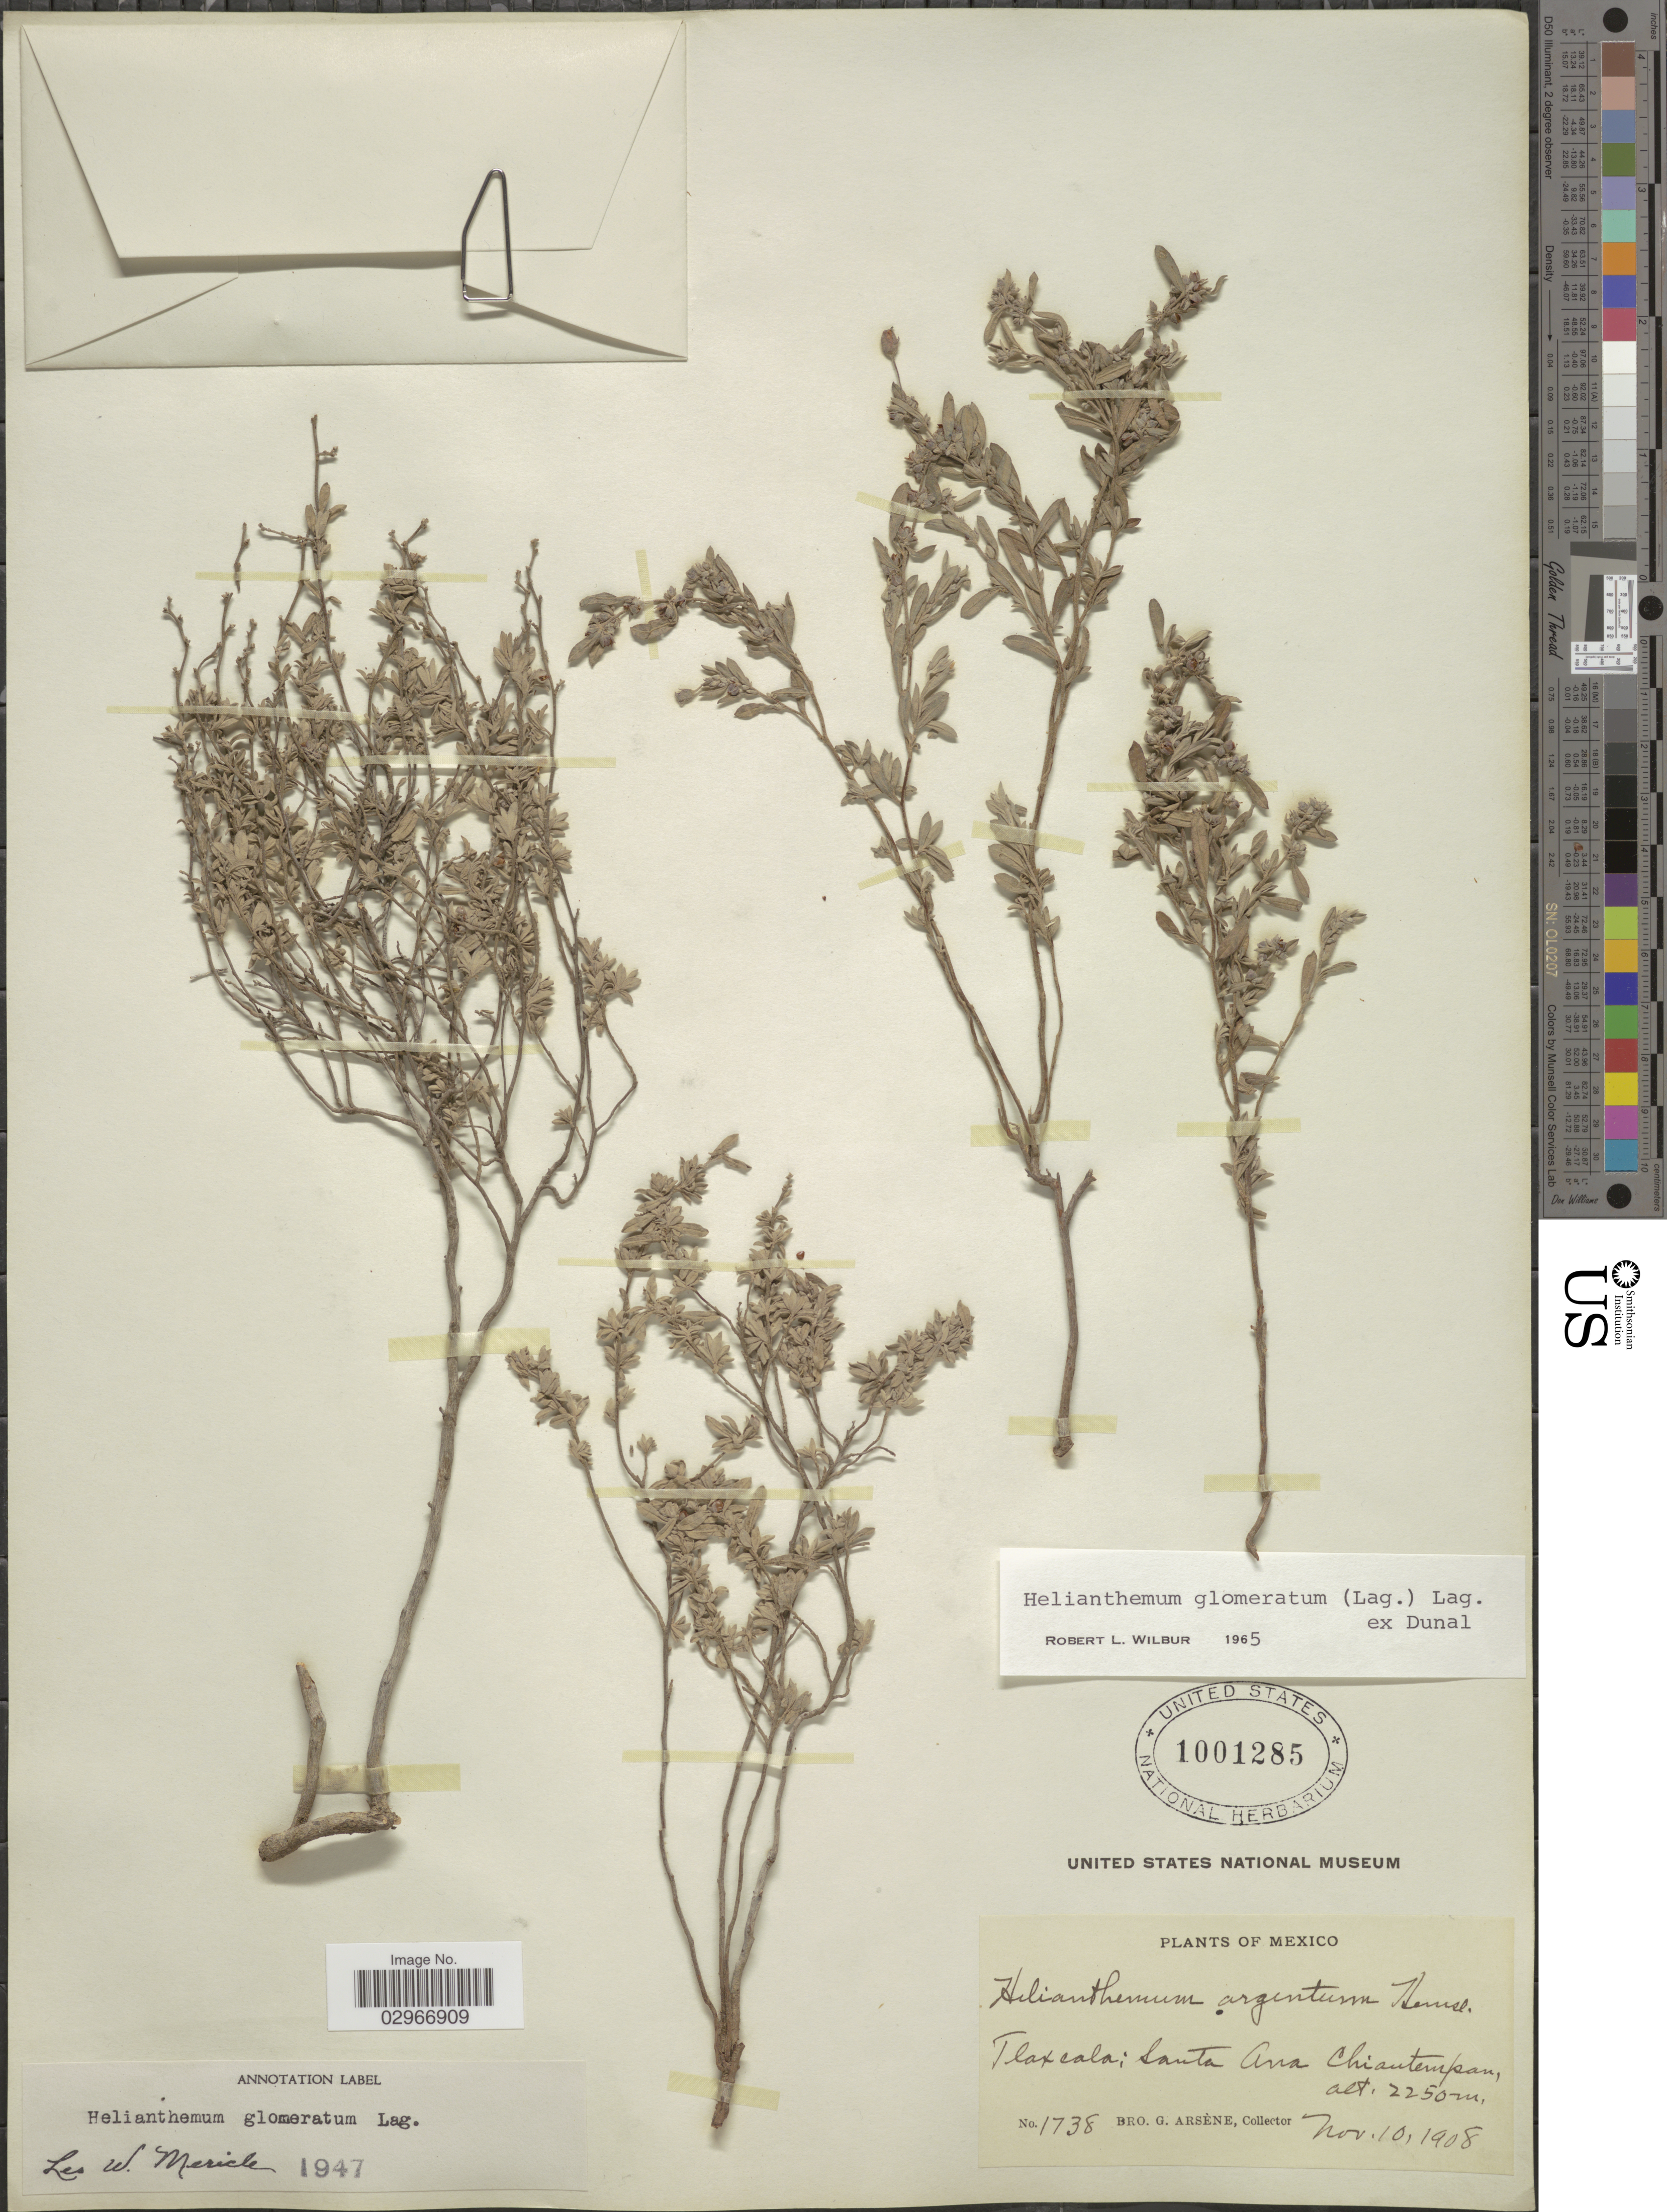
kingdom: Plantae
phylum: Tracheophyta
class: Magnoliopsida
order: Malvales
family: Cistaceae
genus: Helianthemum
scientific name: Helianthemum glomeratum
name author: (Lag.) Lag. ex Dunal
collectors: Bro. G. Arsène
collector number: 1738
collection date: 1908-11-10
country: Mexico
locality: Tlaxcala; Santa Ana Chiantempan.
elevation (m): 2250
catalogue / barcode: US 1001285